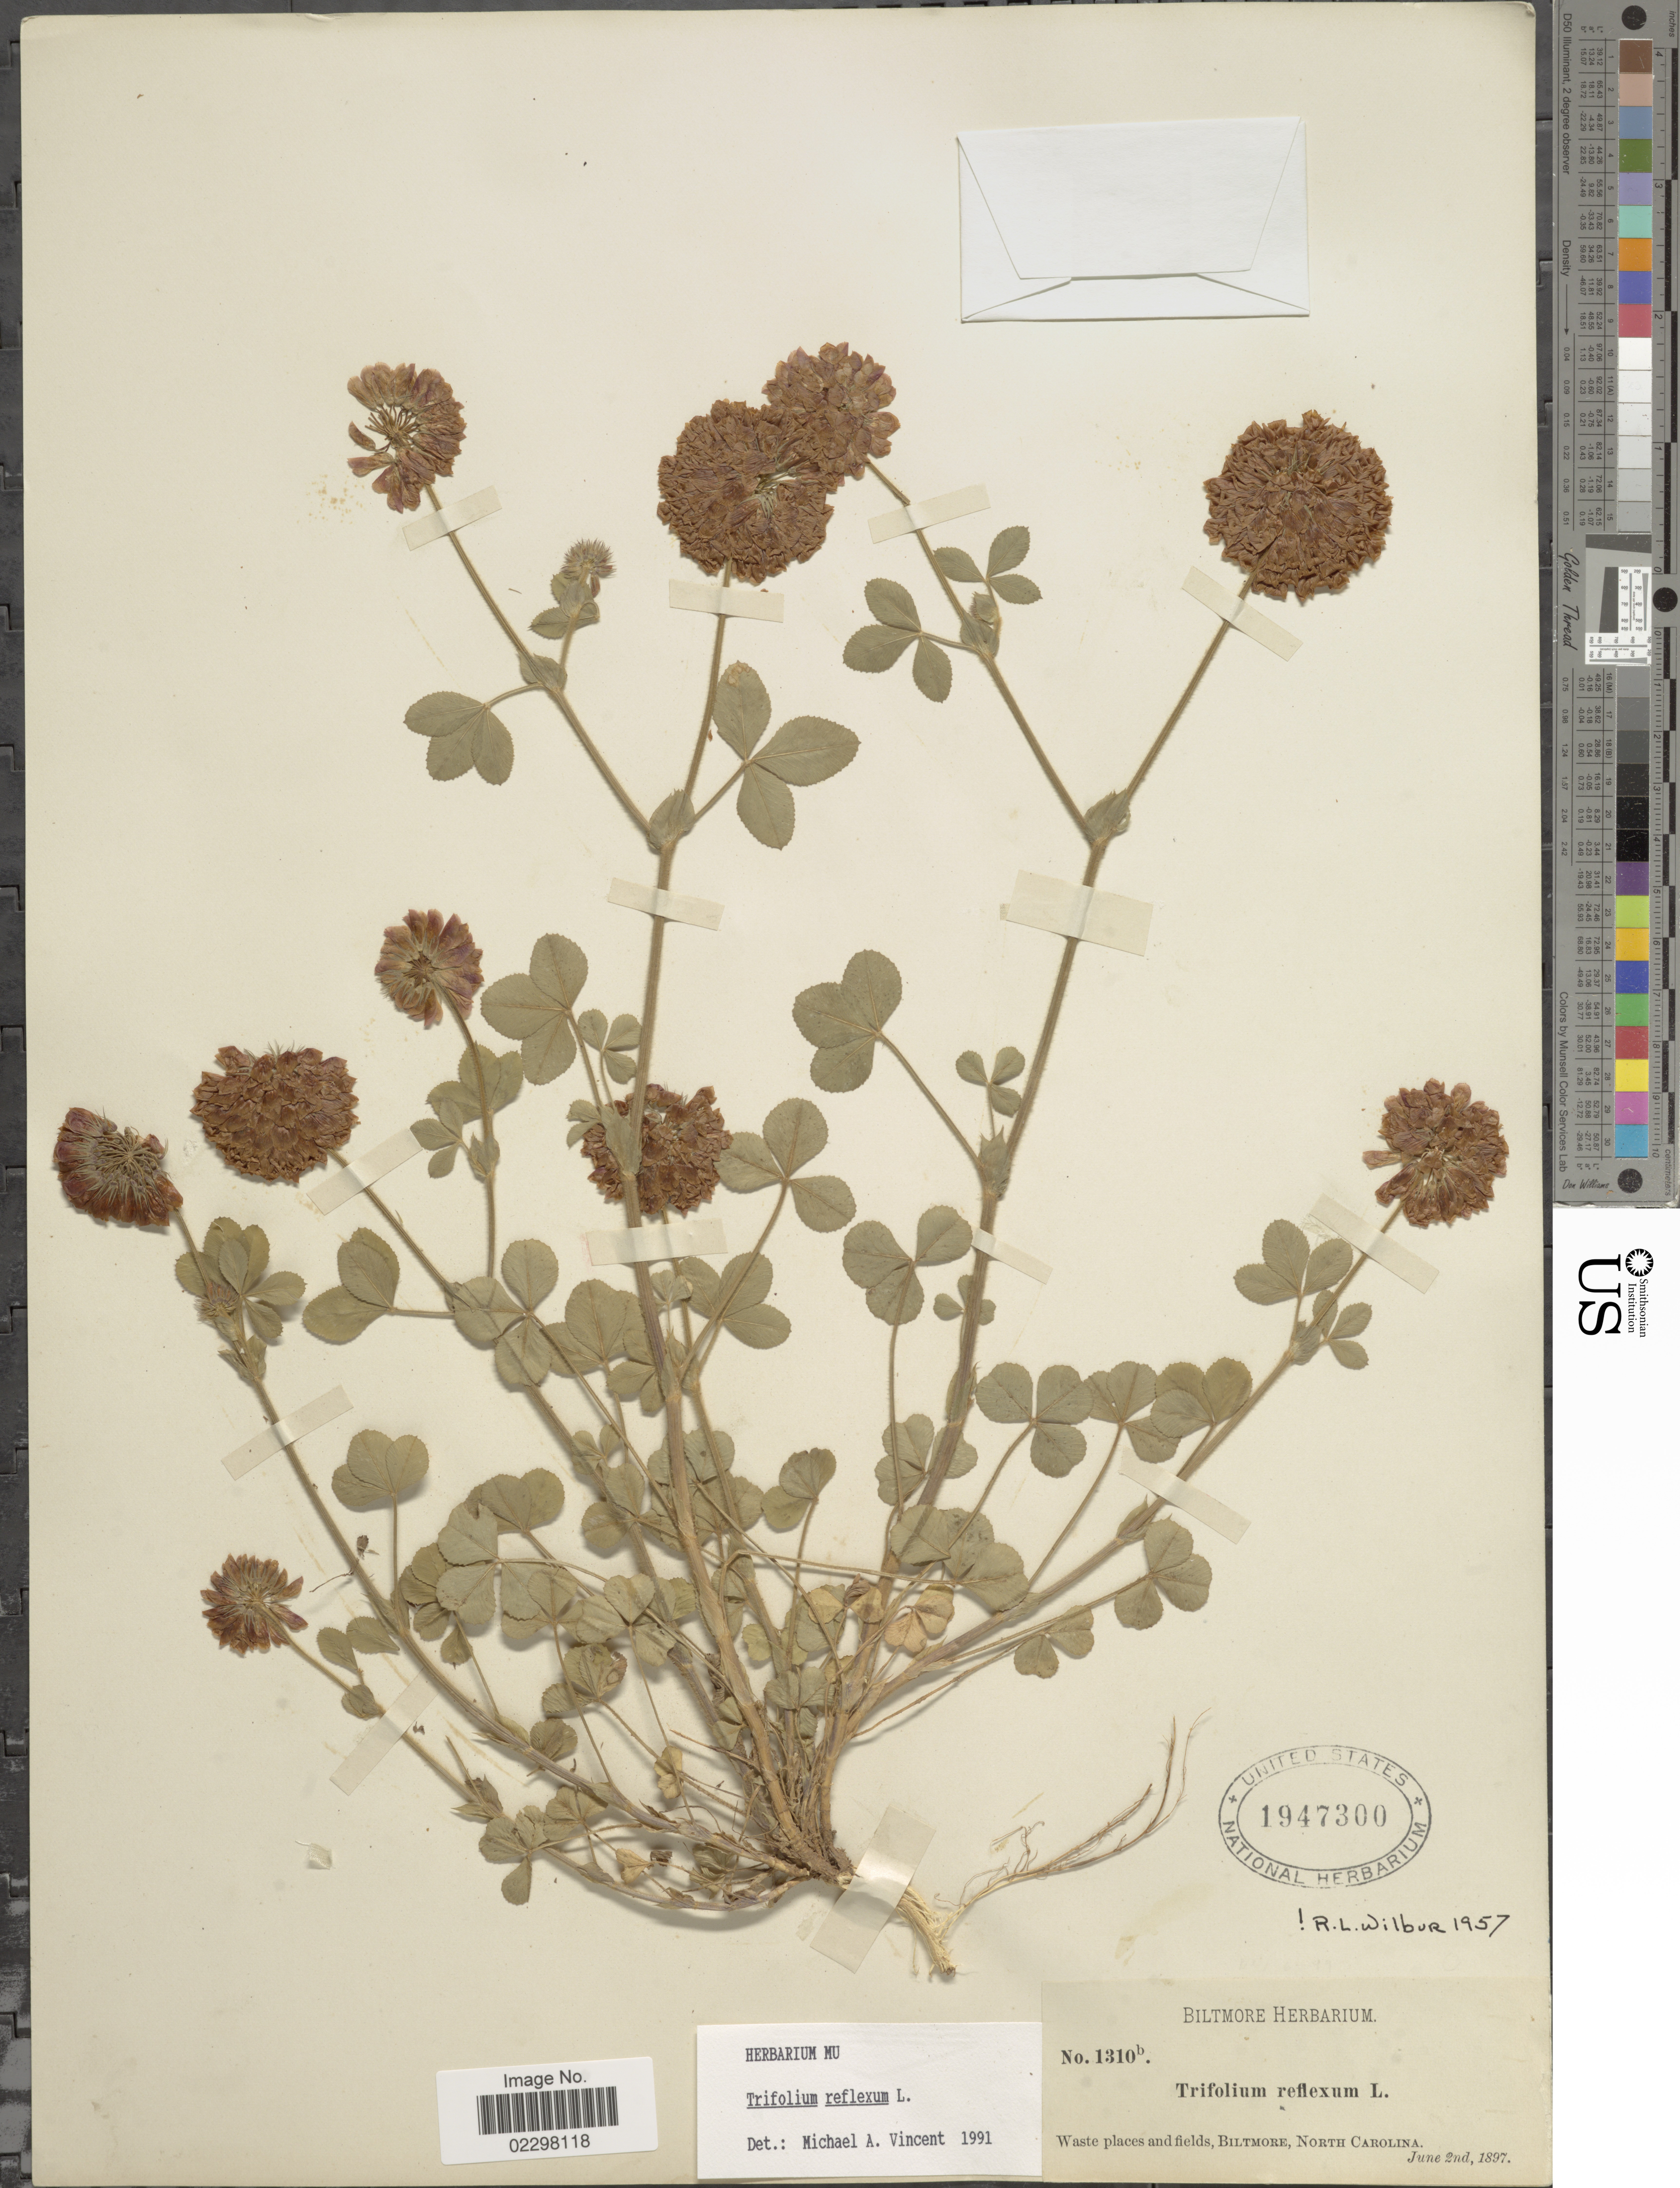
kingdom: Plantae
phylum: Tracheophyta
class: Magnoliopsida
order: Fabales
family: Fabaceae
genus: Trifolium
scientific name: Trifolium reflexum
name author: L.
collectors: ex herb. Biltmore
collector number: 1310b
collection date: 1897-06-02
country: United States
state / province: North Carolina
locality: Waste places and fields, Biltmore.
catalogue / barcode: US 1947300